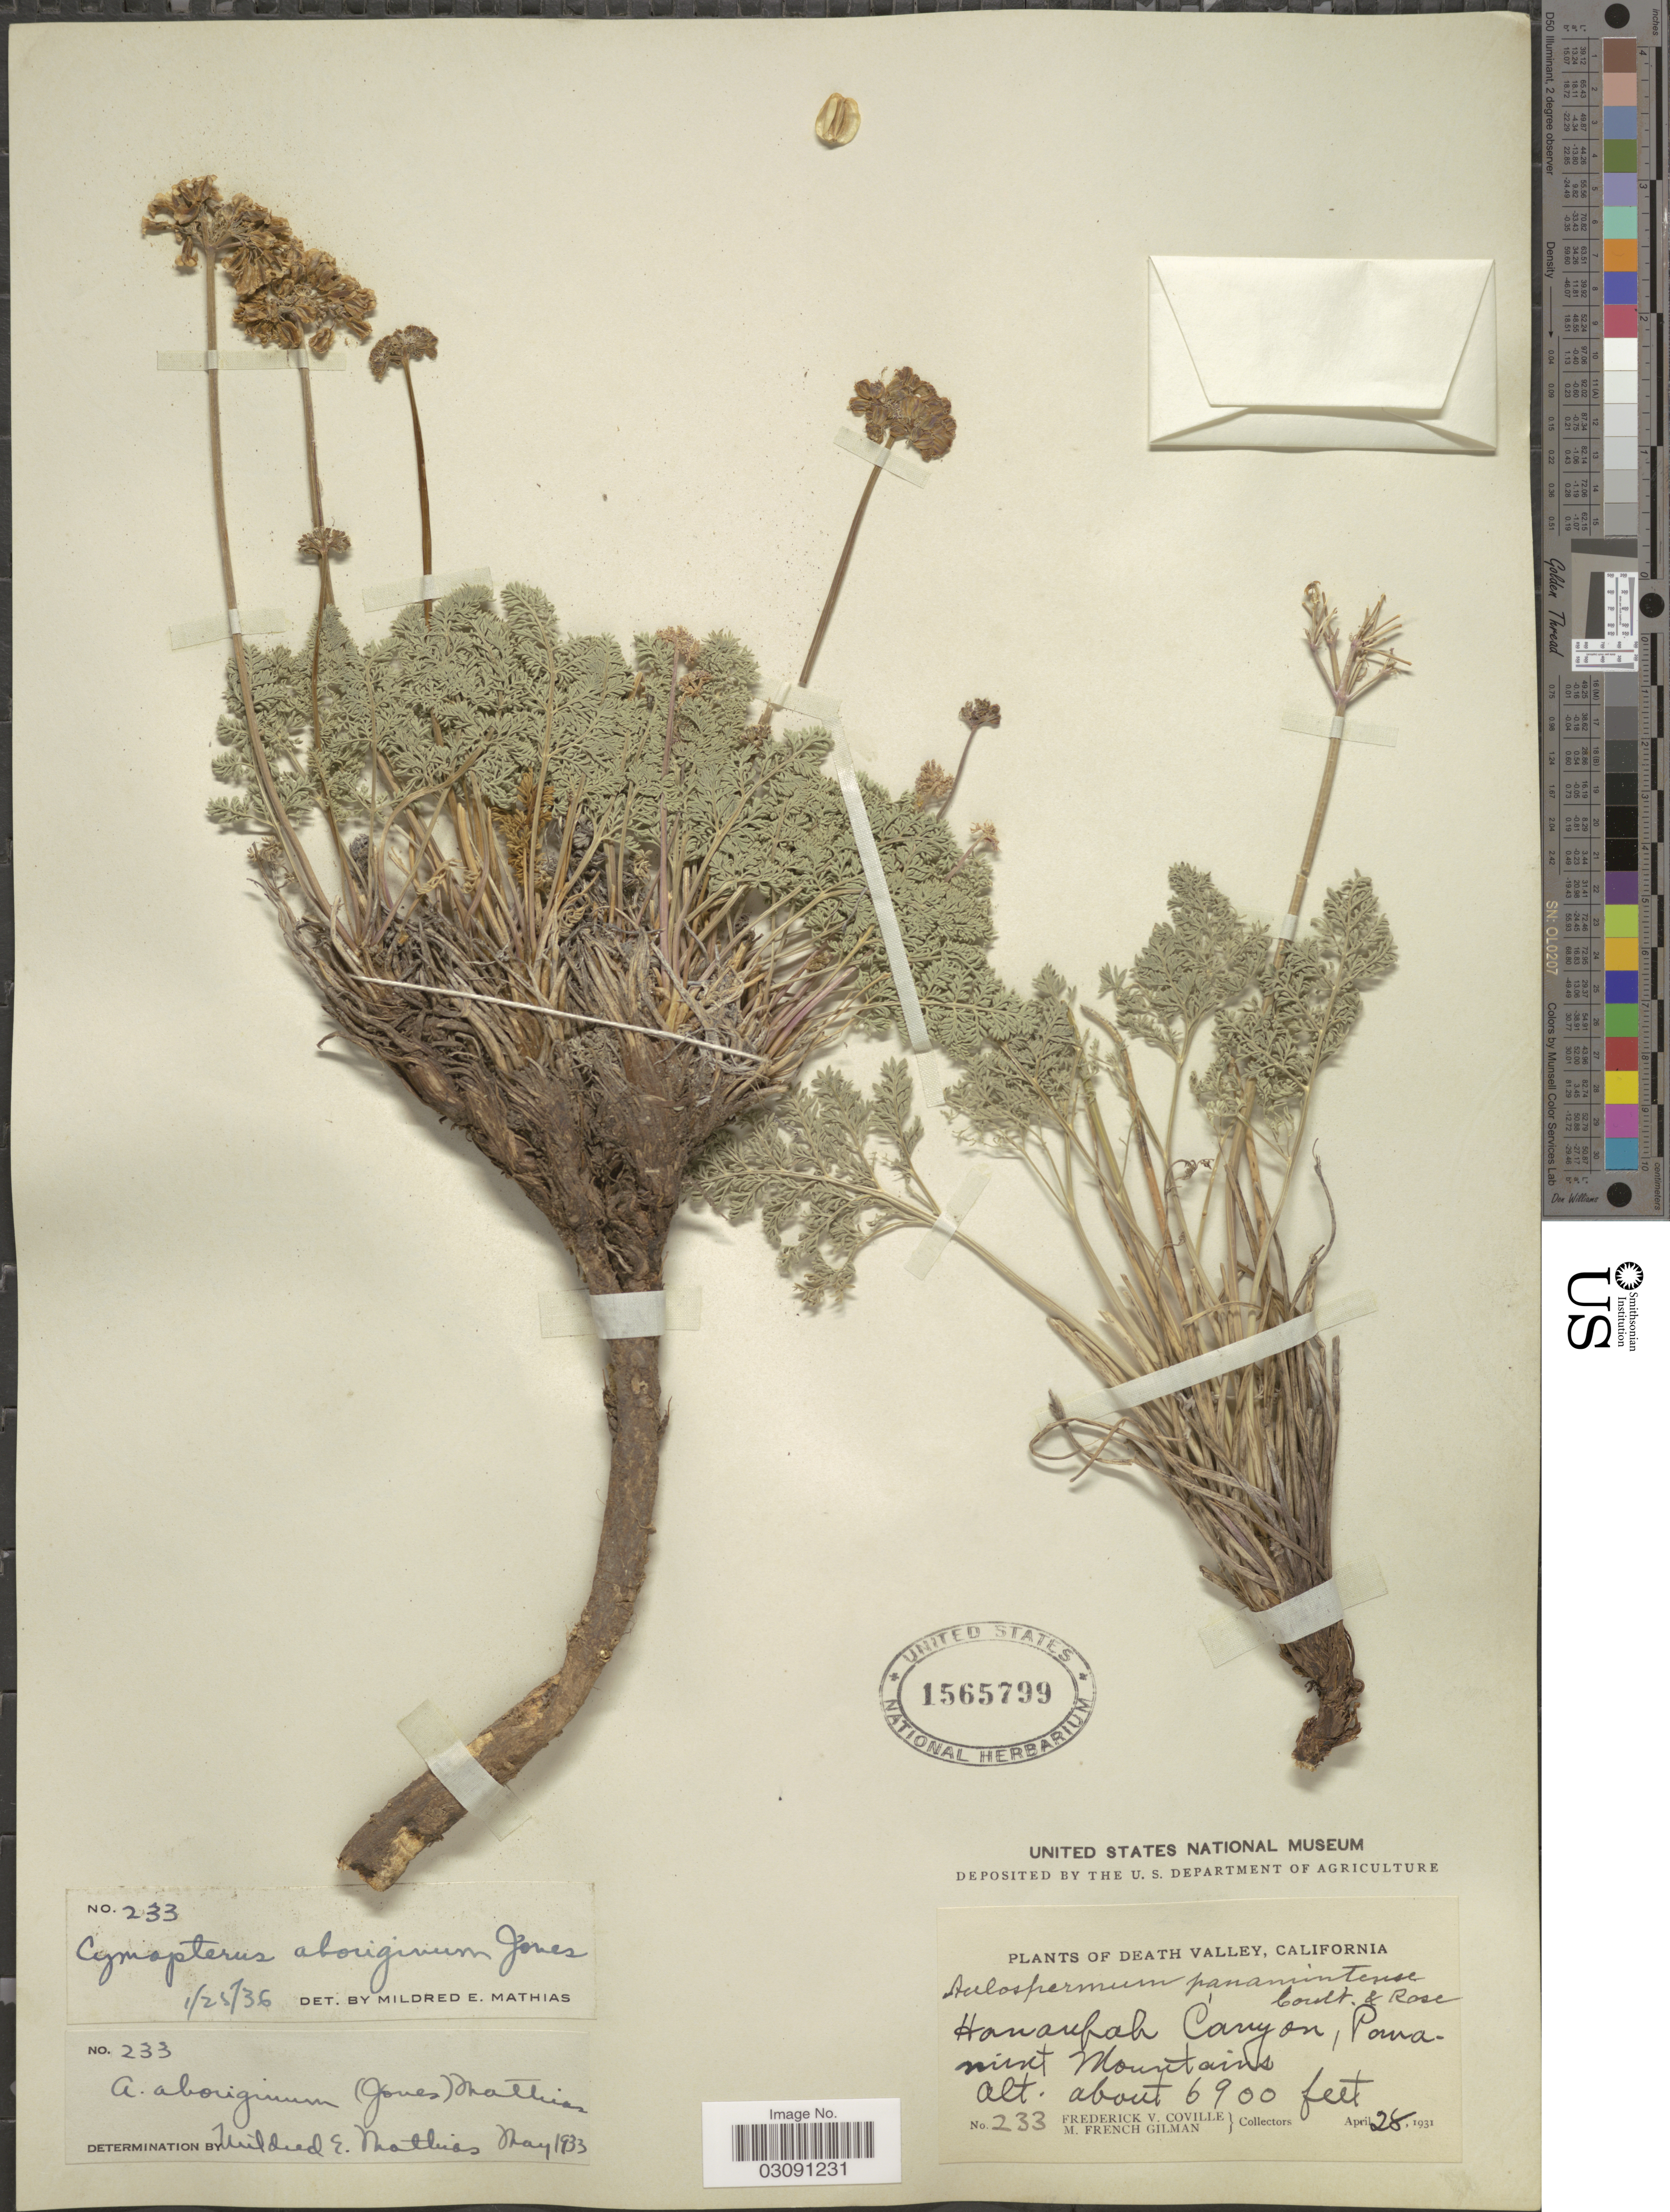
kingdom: Plantae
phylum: Tracheophyta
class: Magnoliopsida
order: Apiales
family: Apiaceae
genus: Cymopterus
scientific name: Cymopterus aboriginum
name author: M.E. Jones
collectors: F. V. Coville & M. F. Gilman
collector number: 233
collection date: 1931-04-28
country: United States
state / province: California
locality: Death Valley, Hanaupah Canyon, Panamint Mountains.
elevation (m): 2103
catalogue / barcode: US 1565799